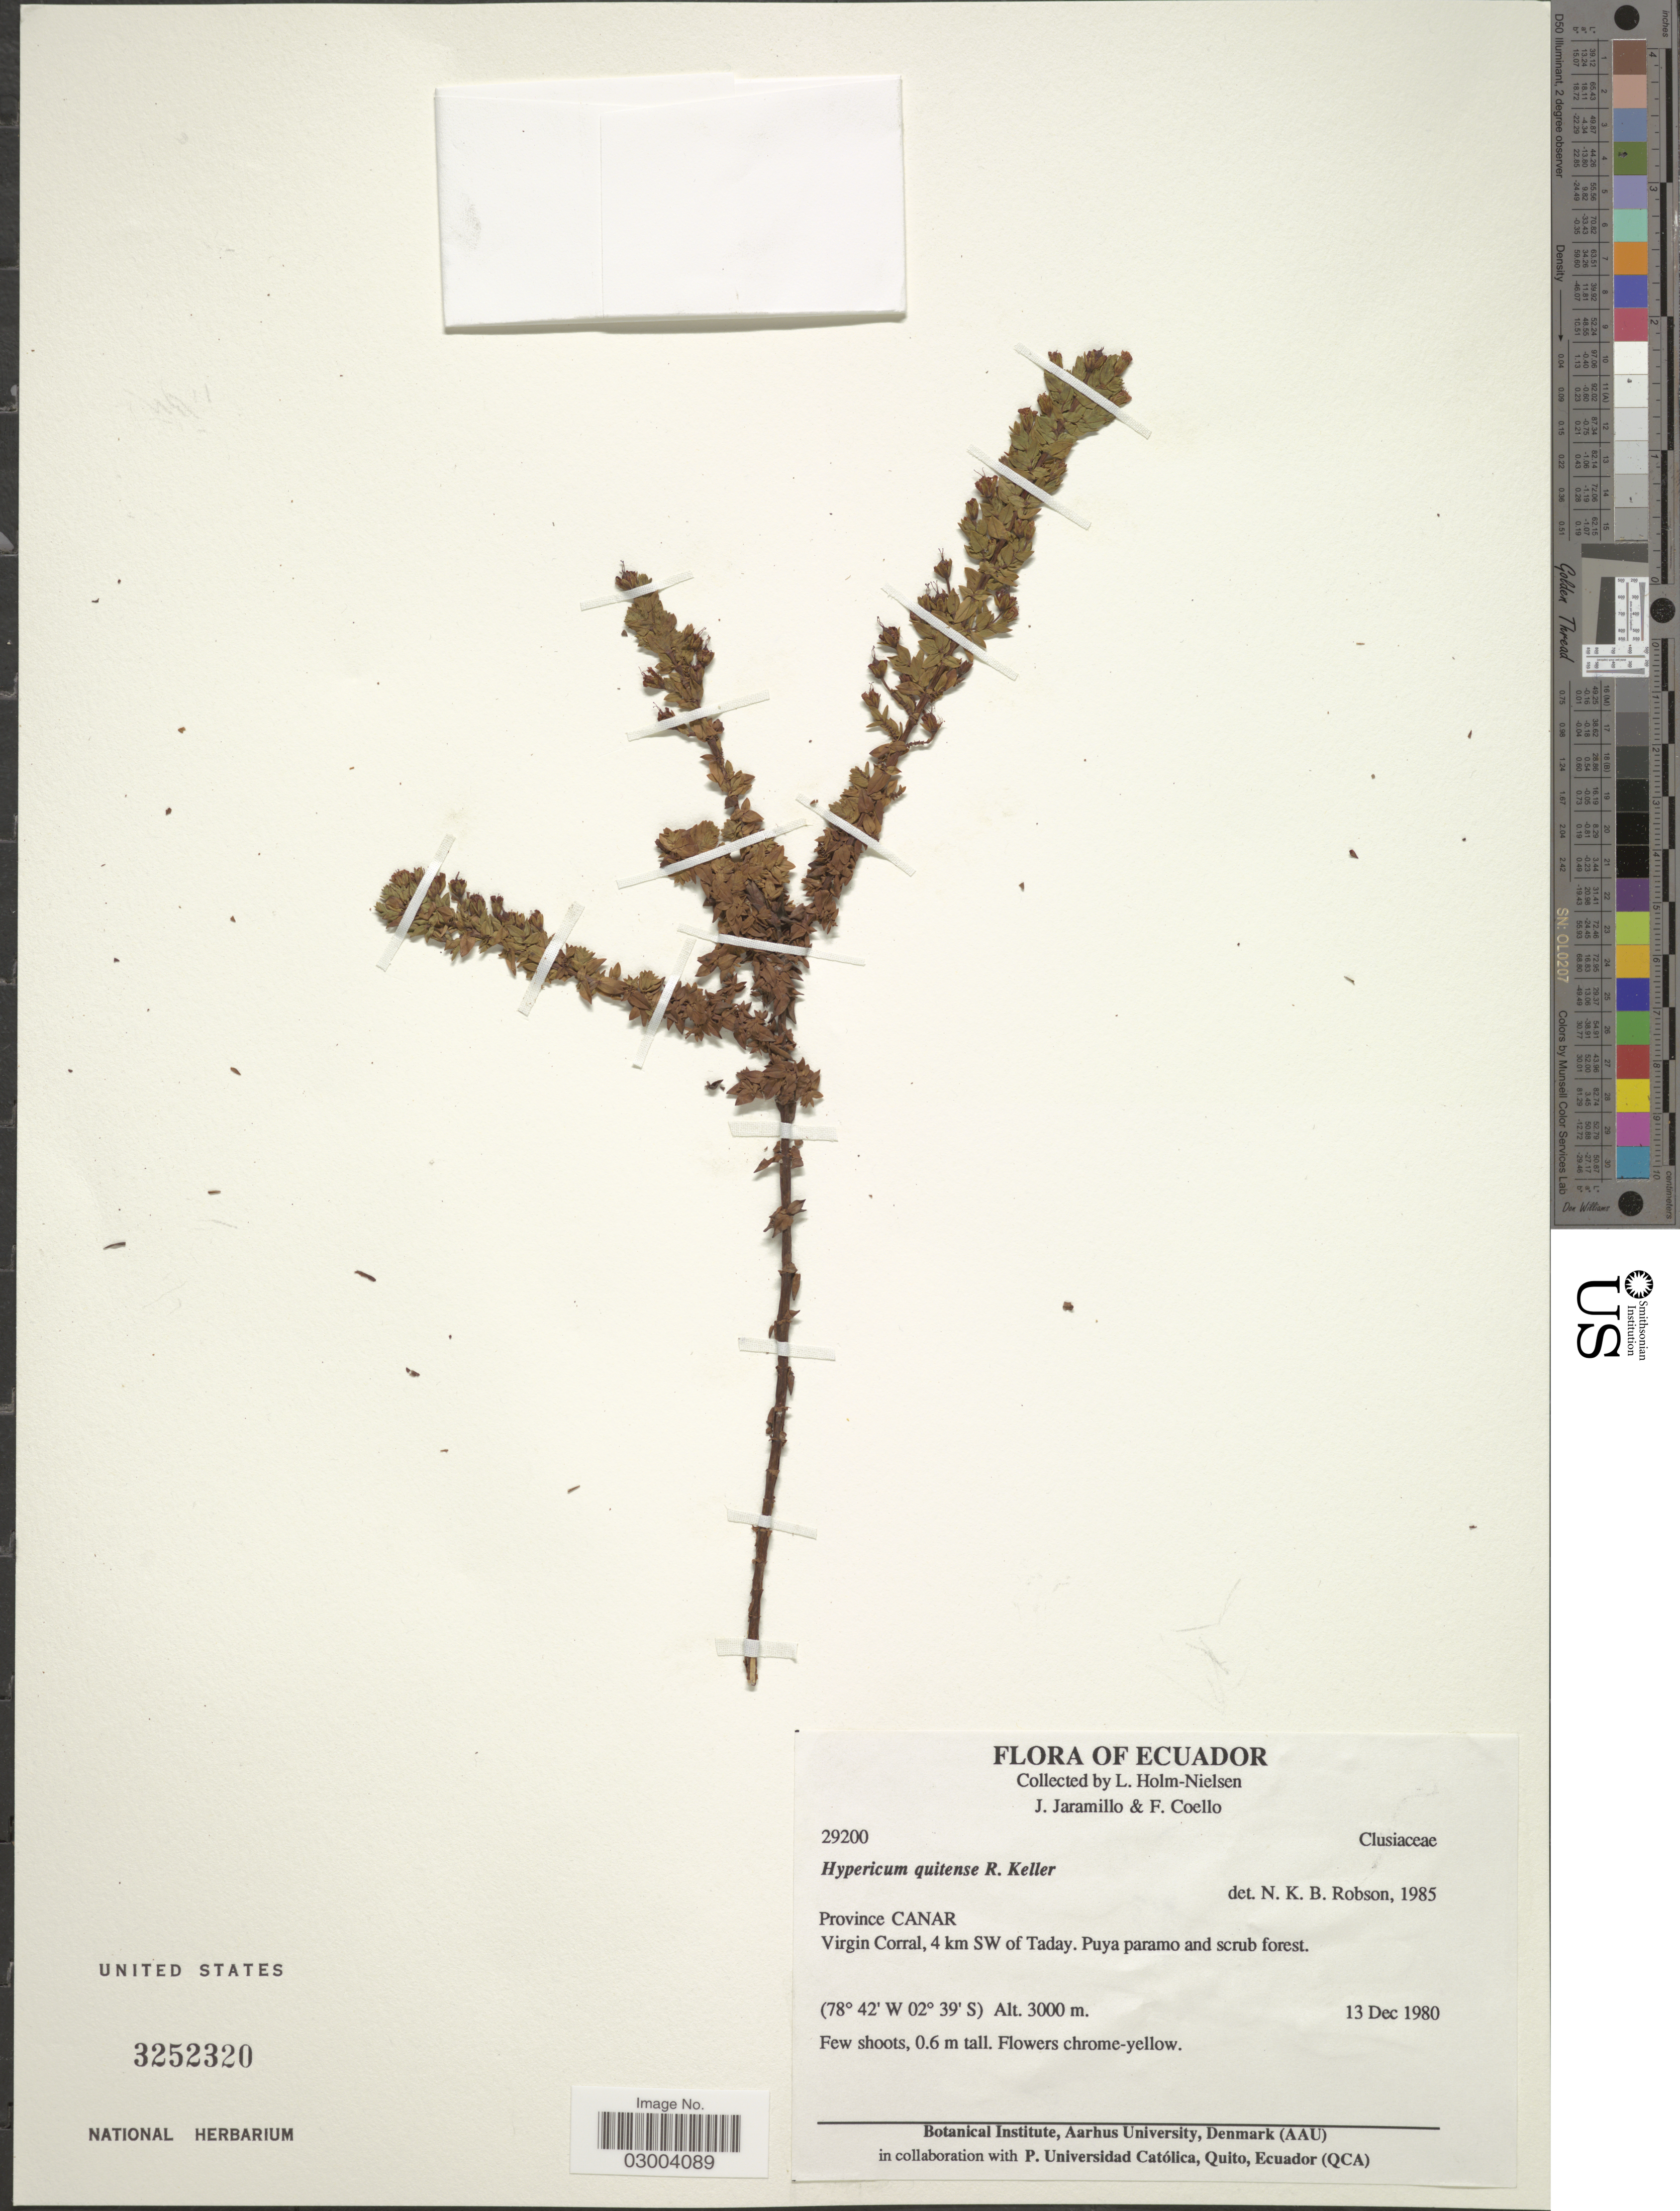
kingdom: Plantae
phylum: Tracheophyta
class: Magnoliopsida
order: Malpighiales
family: Hypericaceae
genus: Hypericum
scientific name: Hypericum quitense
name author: R. Keller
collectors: L. Holm-Nielsen, J. Jaramillo & F. Coello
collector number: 29200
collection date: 1980-12-13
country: Ecuador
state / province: Cañar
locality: Virgin Corral, 4 km SW of Taday.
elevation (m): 3000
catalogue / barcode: US 3252320